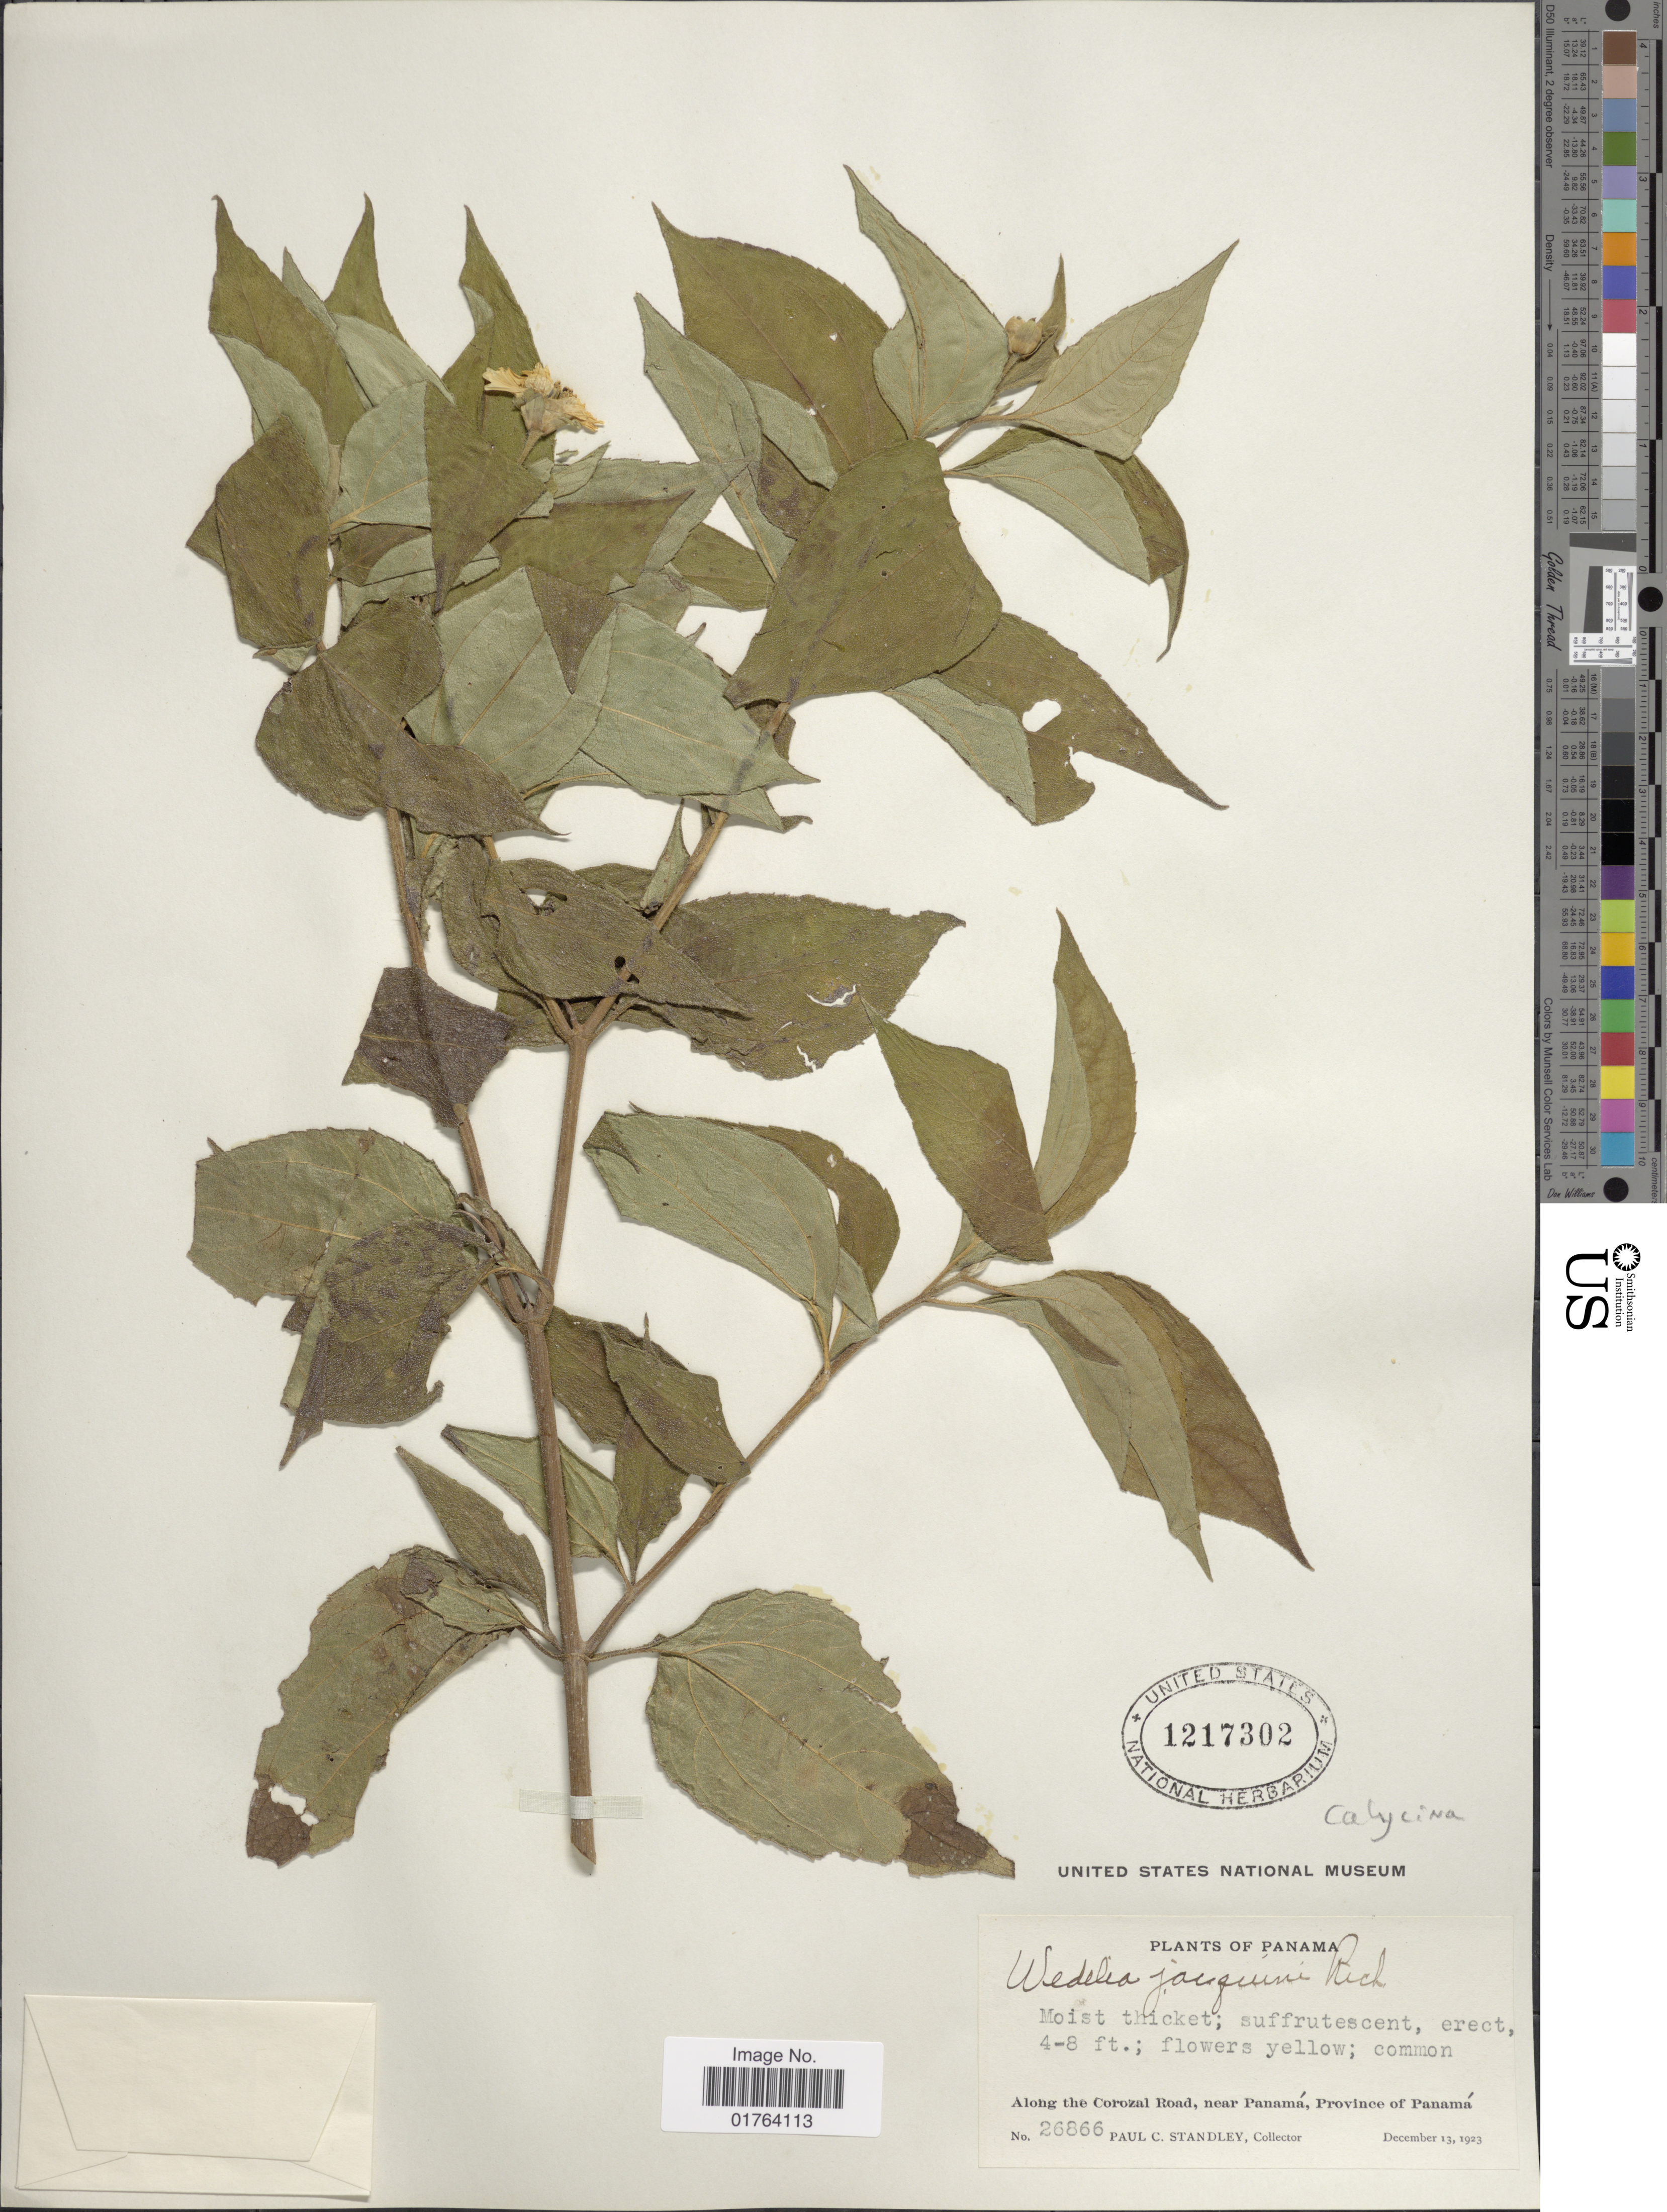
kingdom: Plantae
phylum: Tracheophyta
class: Magnoliopsida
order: Asterales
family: Asteraceae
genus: Wedelia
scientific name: Wedelia calycina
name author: Rich.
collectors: P. C. Standley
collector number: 26866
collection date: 1923-12-13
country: Panama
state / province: Panamá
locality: Along the Corozal Road, near Panama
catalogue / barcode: US 1217302